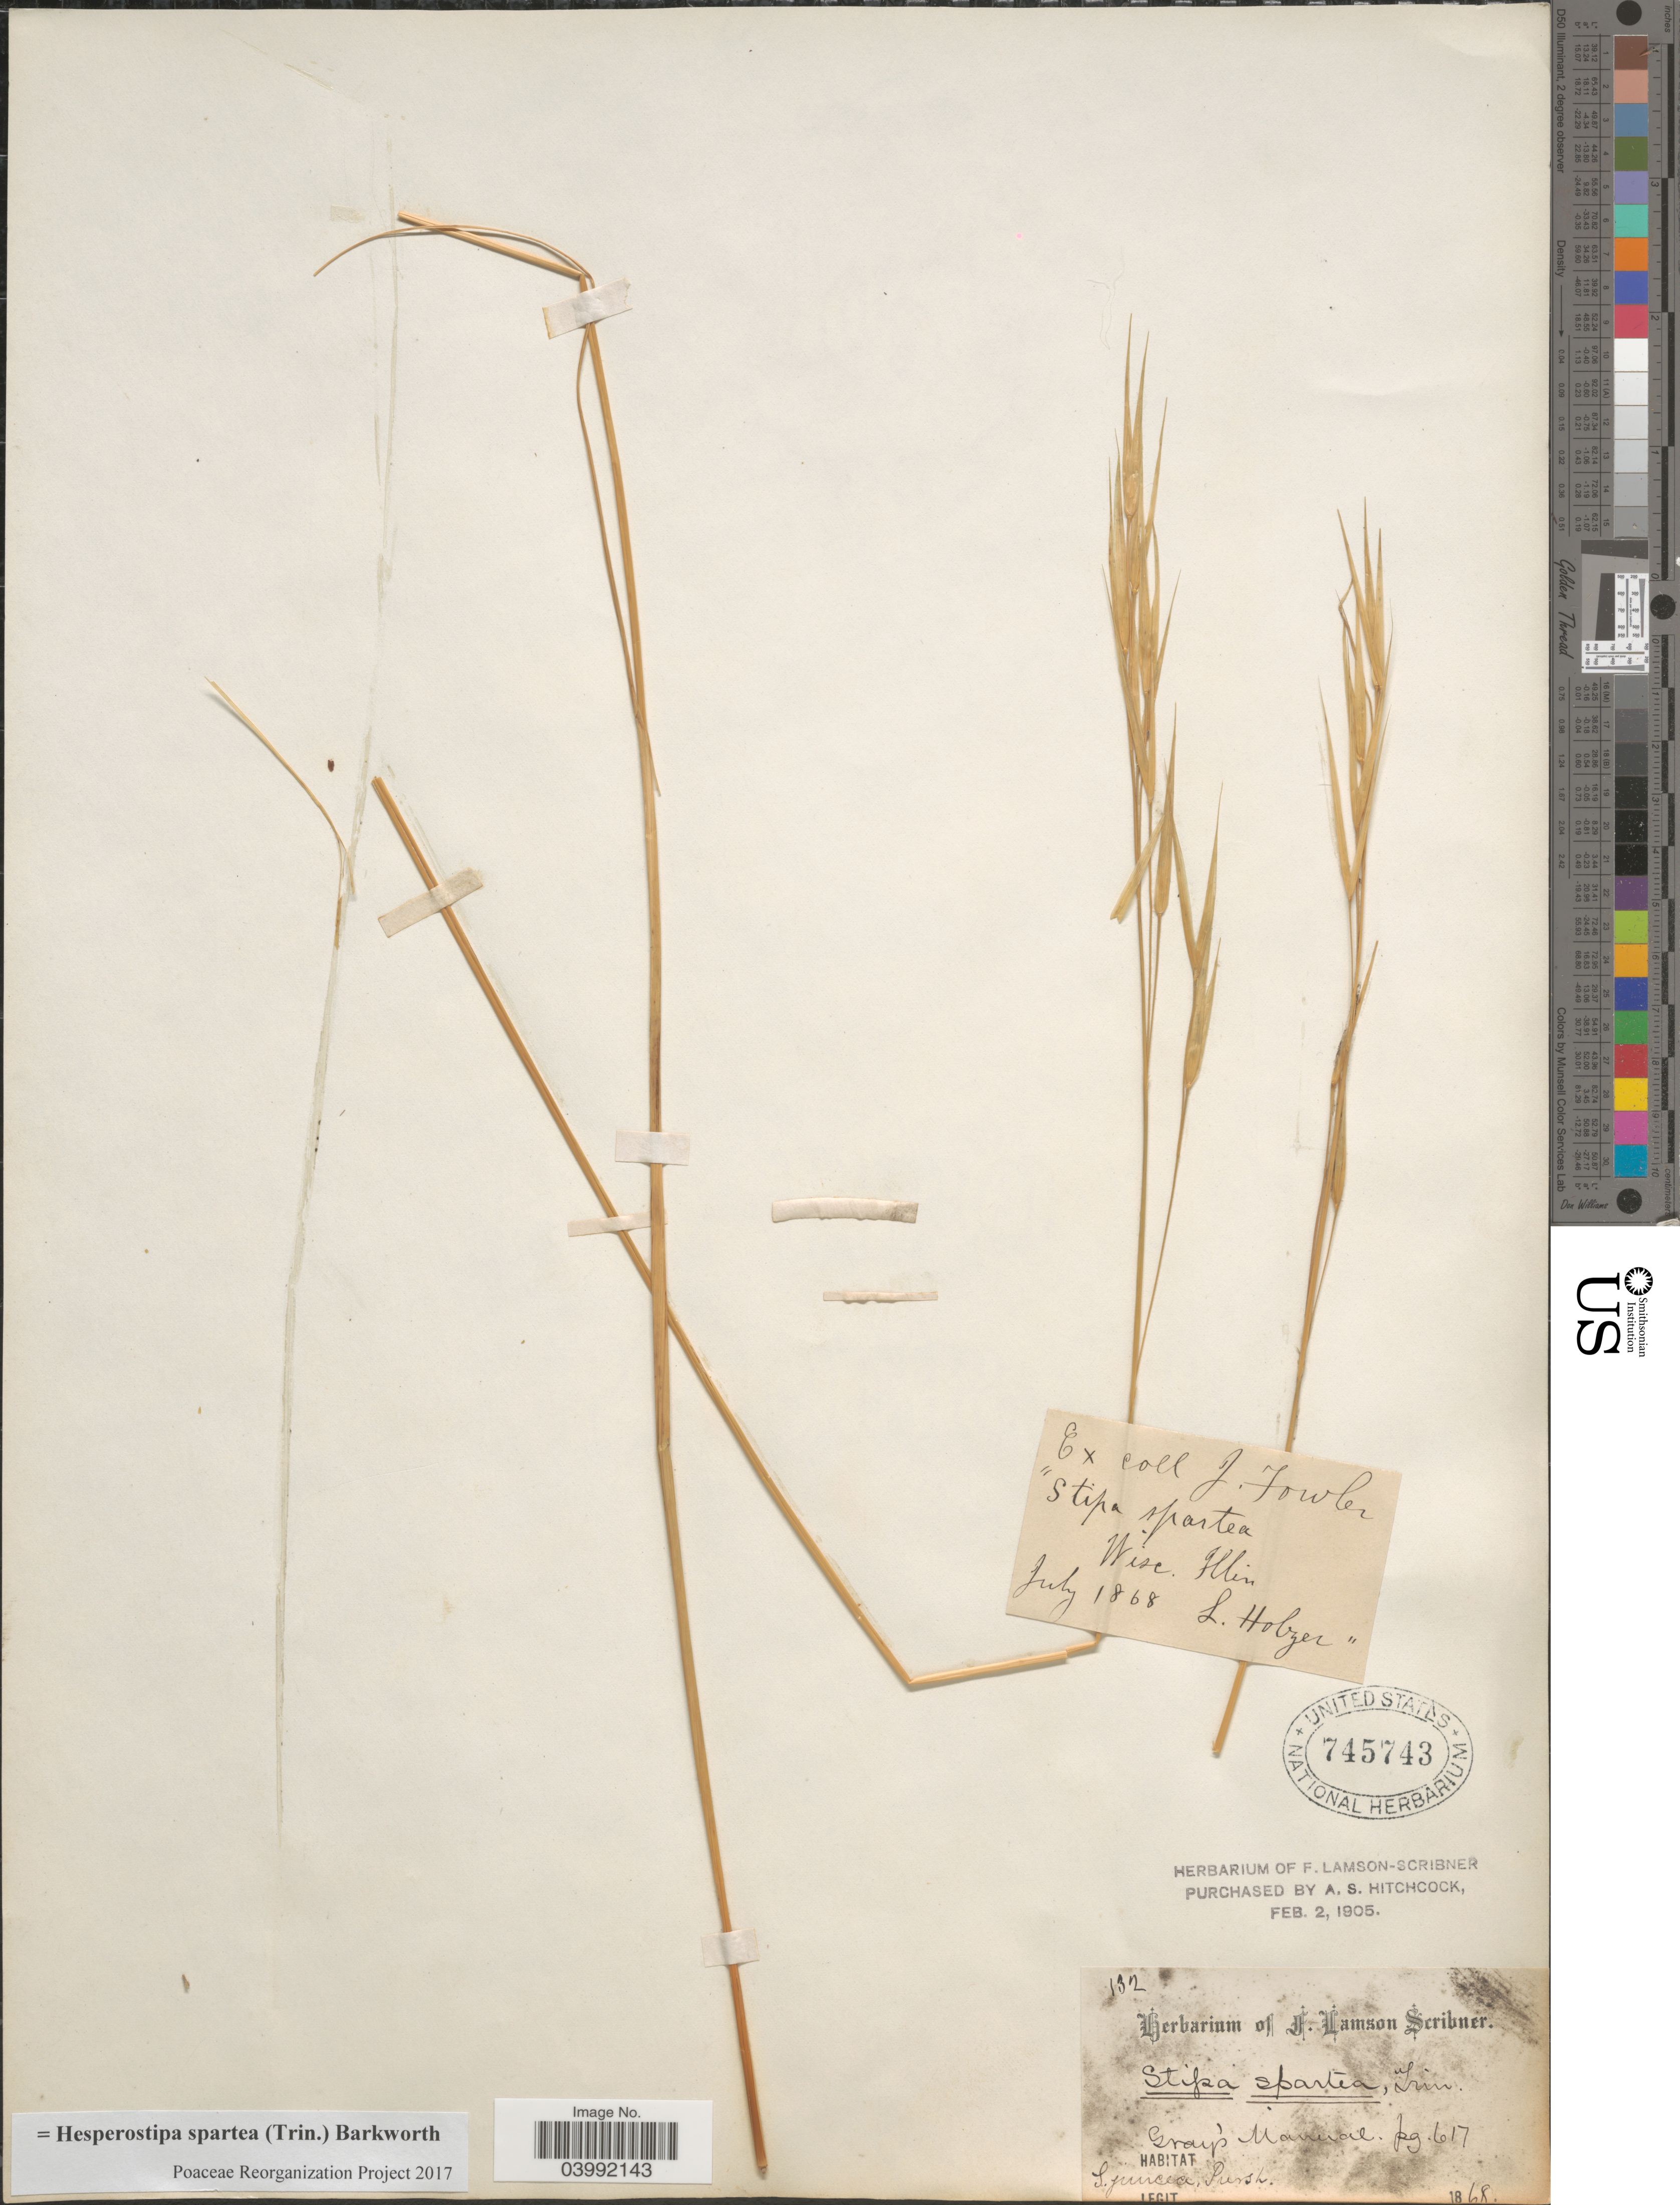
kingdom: Plantae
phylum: Tracheophyta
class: Liliopsida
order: Poales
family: Poaceae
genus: Hesperostipa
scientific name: Hesperostipa spartea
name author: (Trin.) Barkworth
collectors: L. Holzer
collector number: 132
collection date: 1868-07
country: United States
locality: Wisc. Illin.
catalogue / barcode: US 745743